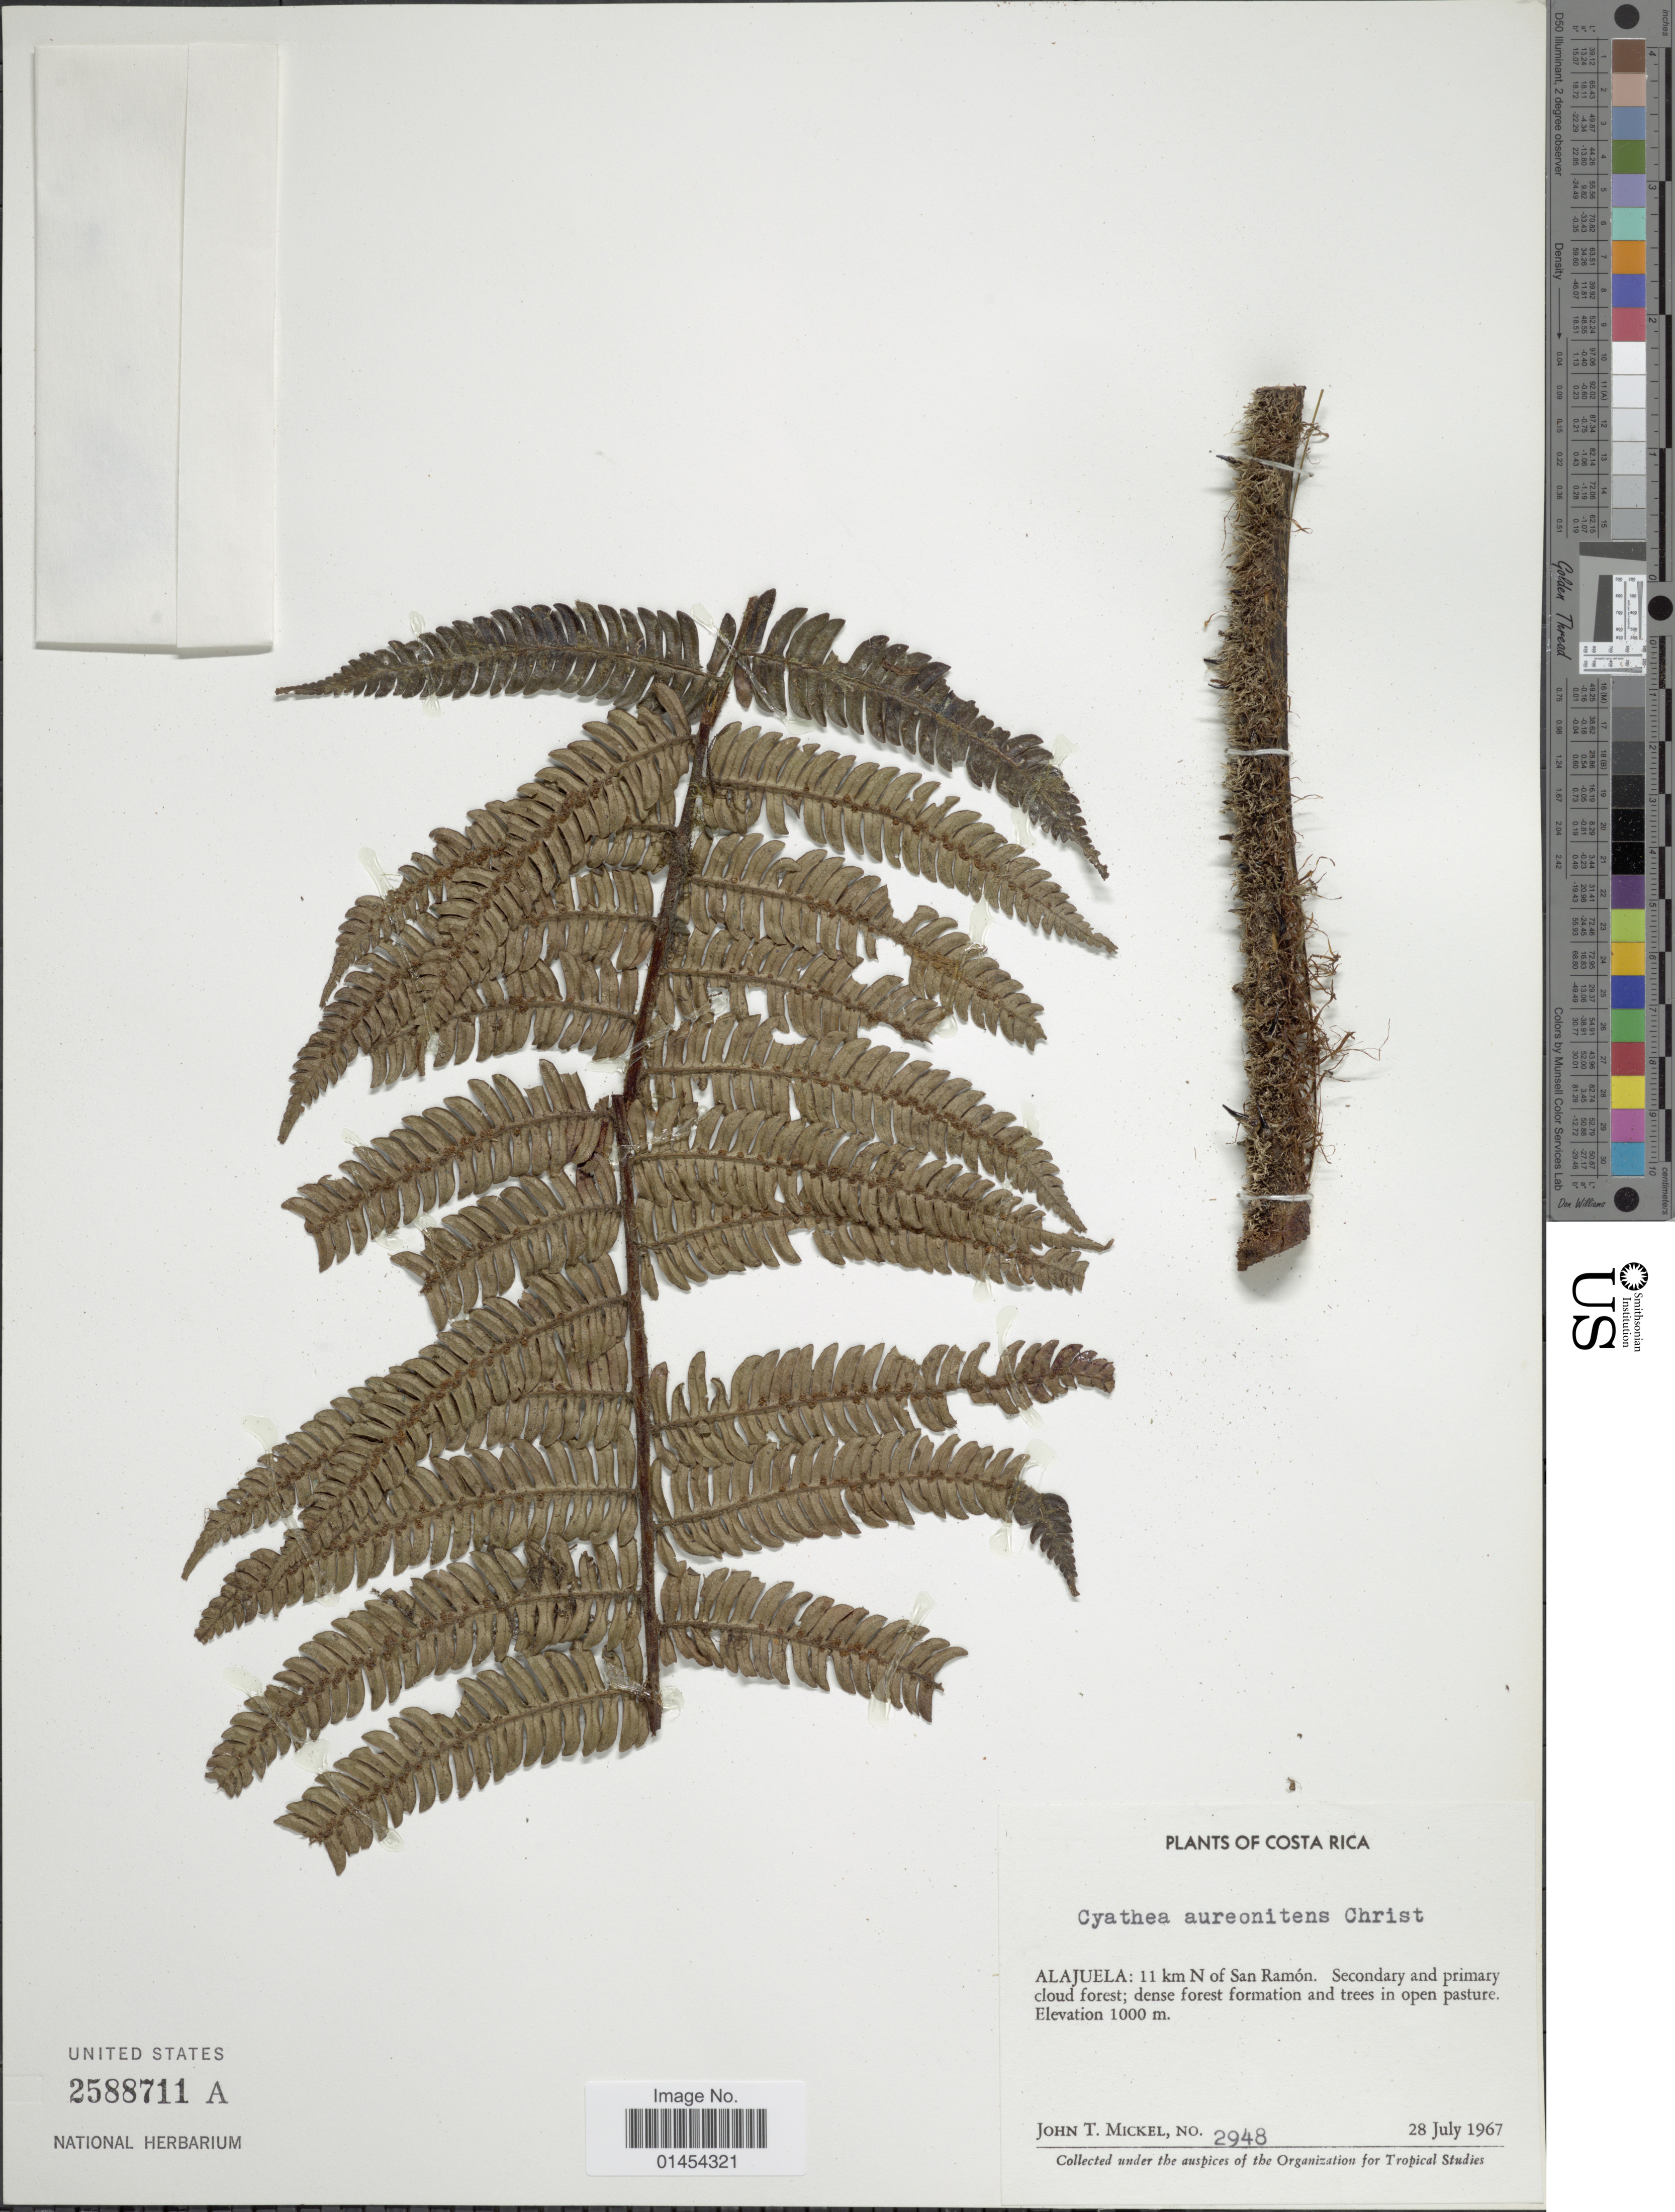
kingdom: Plantae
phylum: Tracheophyta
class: Polypodiopsida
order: Cyatheales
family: Cyatheaceae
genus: Alsophila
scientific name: Alsophila erinacea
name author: (H. Karst.) D.S. Conant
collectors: J. T. Mickel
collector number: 2948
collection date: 1967-07-28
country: Costa Rica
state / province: Alajuela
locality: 11 km N of San Ramón.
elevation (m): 1000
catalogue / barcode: US 2588711A